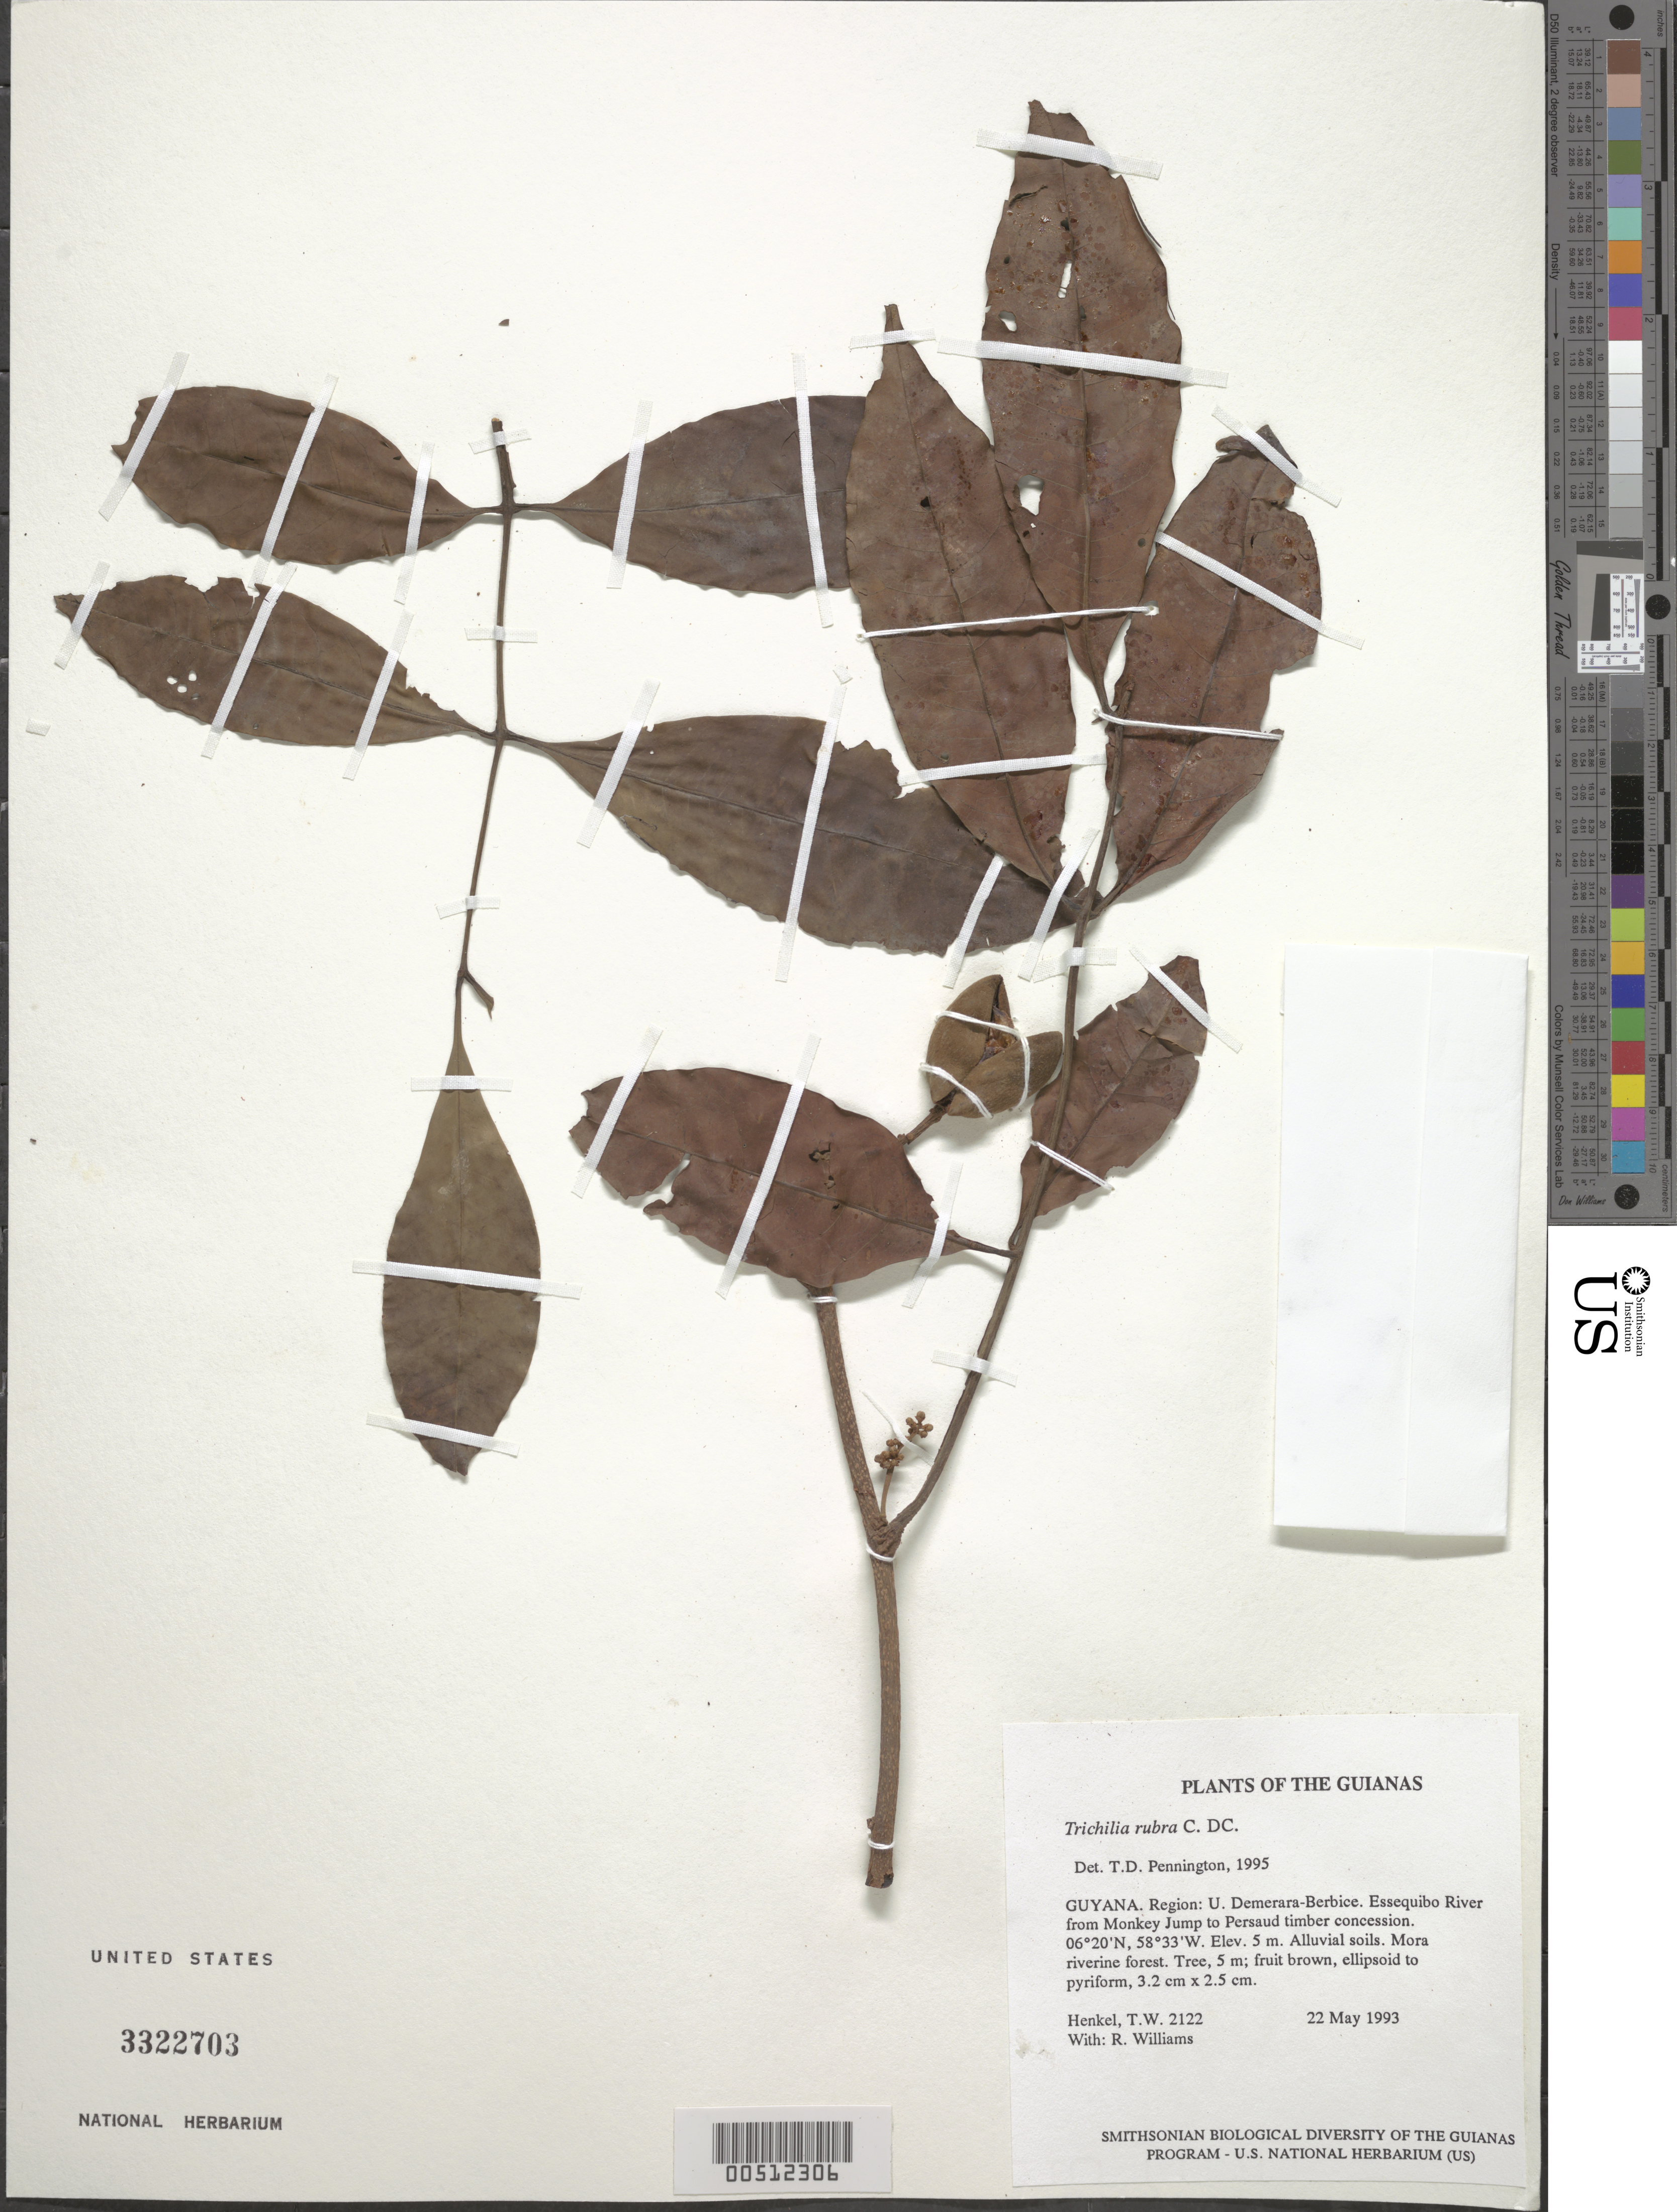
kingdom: Plantae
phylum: Tracheophyta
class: Magnoliopsida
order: Sapindales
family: Meliaceae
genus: Trichilia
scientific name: Trichilia rubra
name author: C. DC.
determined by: Pennington, T. D., (K)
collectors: T. Henkel & R. Williams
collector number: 2122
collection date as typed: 22 May 1993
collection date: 1993-05-22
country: Guyana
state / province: U. Demerara-Berbice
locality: Essequibo River from Monkey Jump to Persaud timber concession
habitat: Alluvial soils. Mora riverine forest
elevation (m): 5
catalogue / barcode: US 3322703